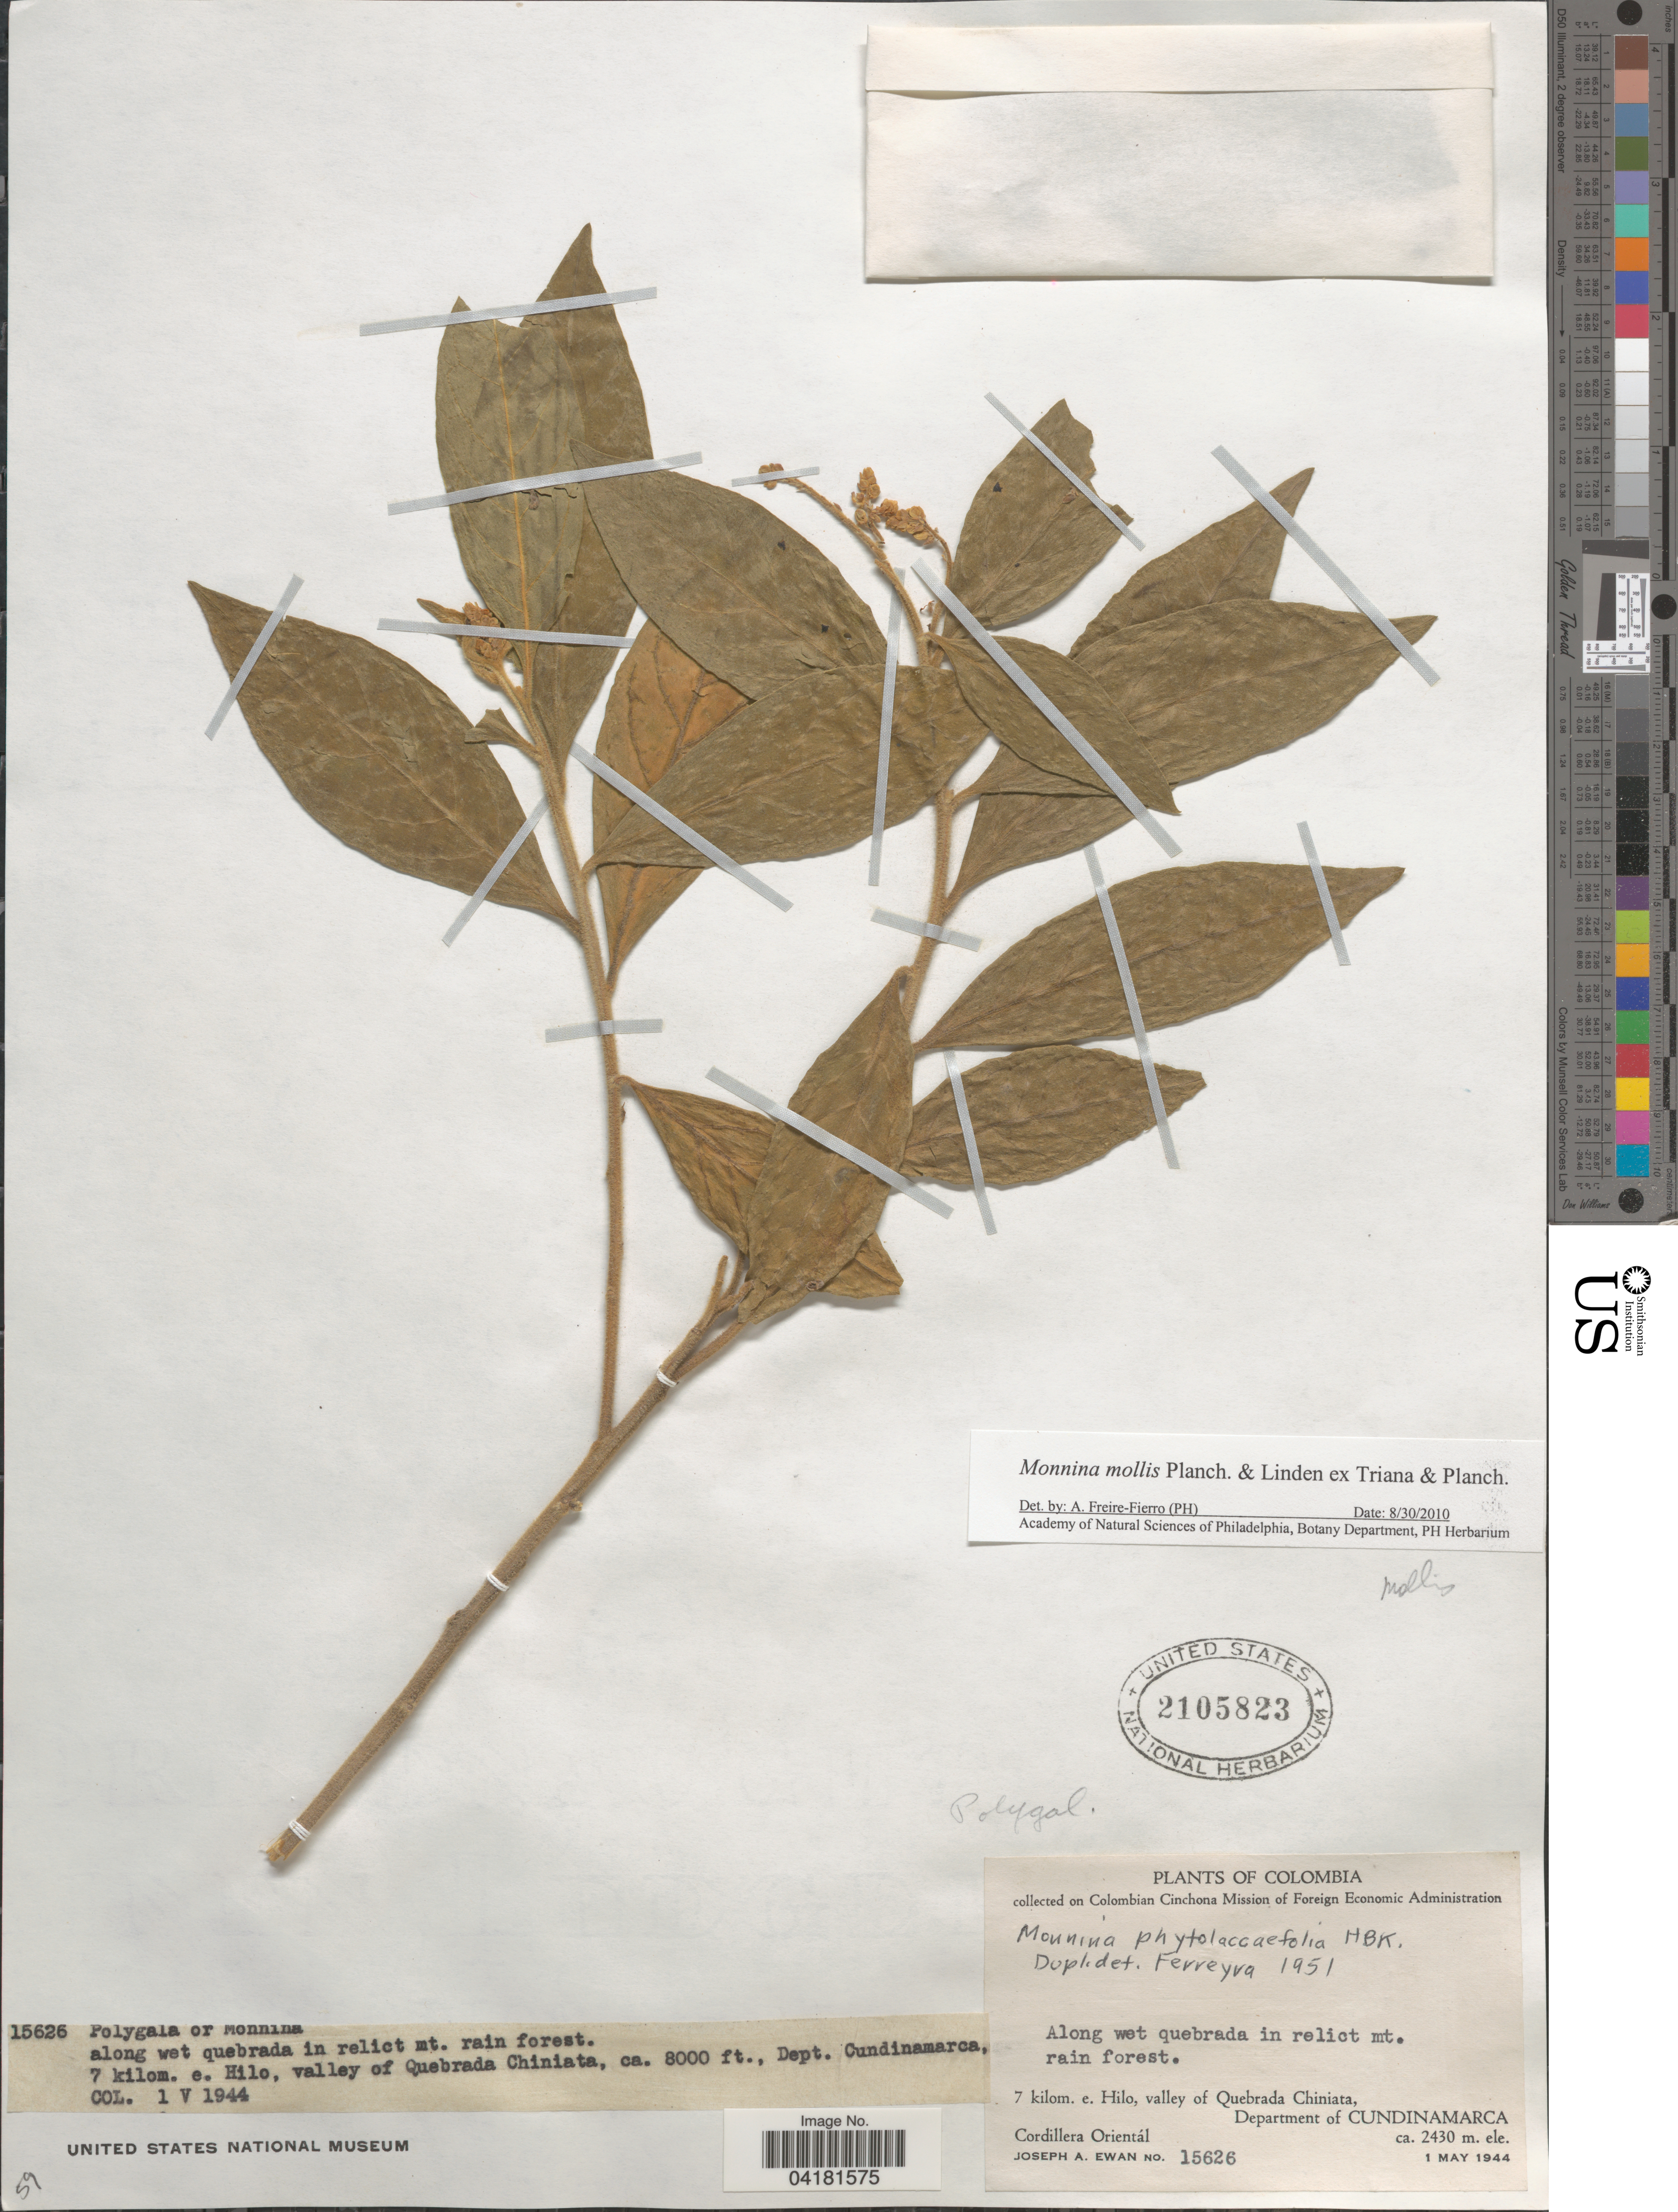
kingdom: Plantae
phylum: Tracheophyta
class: Magnoliopsida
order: Fabales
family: Polygalaceae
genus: Monnina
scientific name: Monnina mollis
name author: Planch. & Linden in Triana & Planch.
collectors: J. A. Ewan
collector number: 15626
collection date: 1944-05-01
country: Colombia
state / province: Cundinamarca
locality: Along wet quebrada in relict mt. rain forest. 7 kilom. e. Hilo, valley of Quebrada Chiniata, Department of Cundinamarca. Cordillera Oriental.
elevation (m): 2430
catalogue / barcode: US 2105823